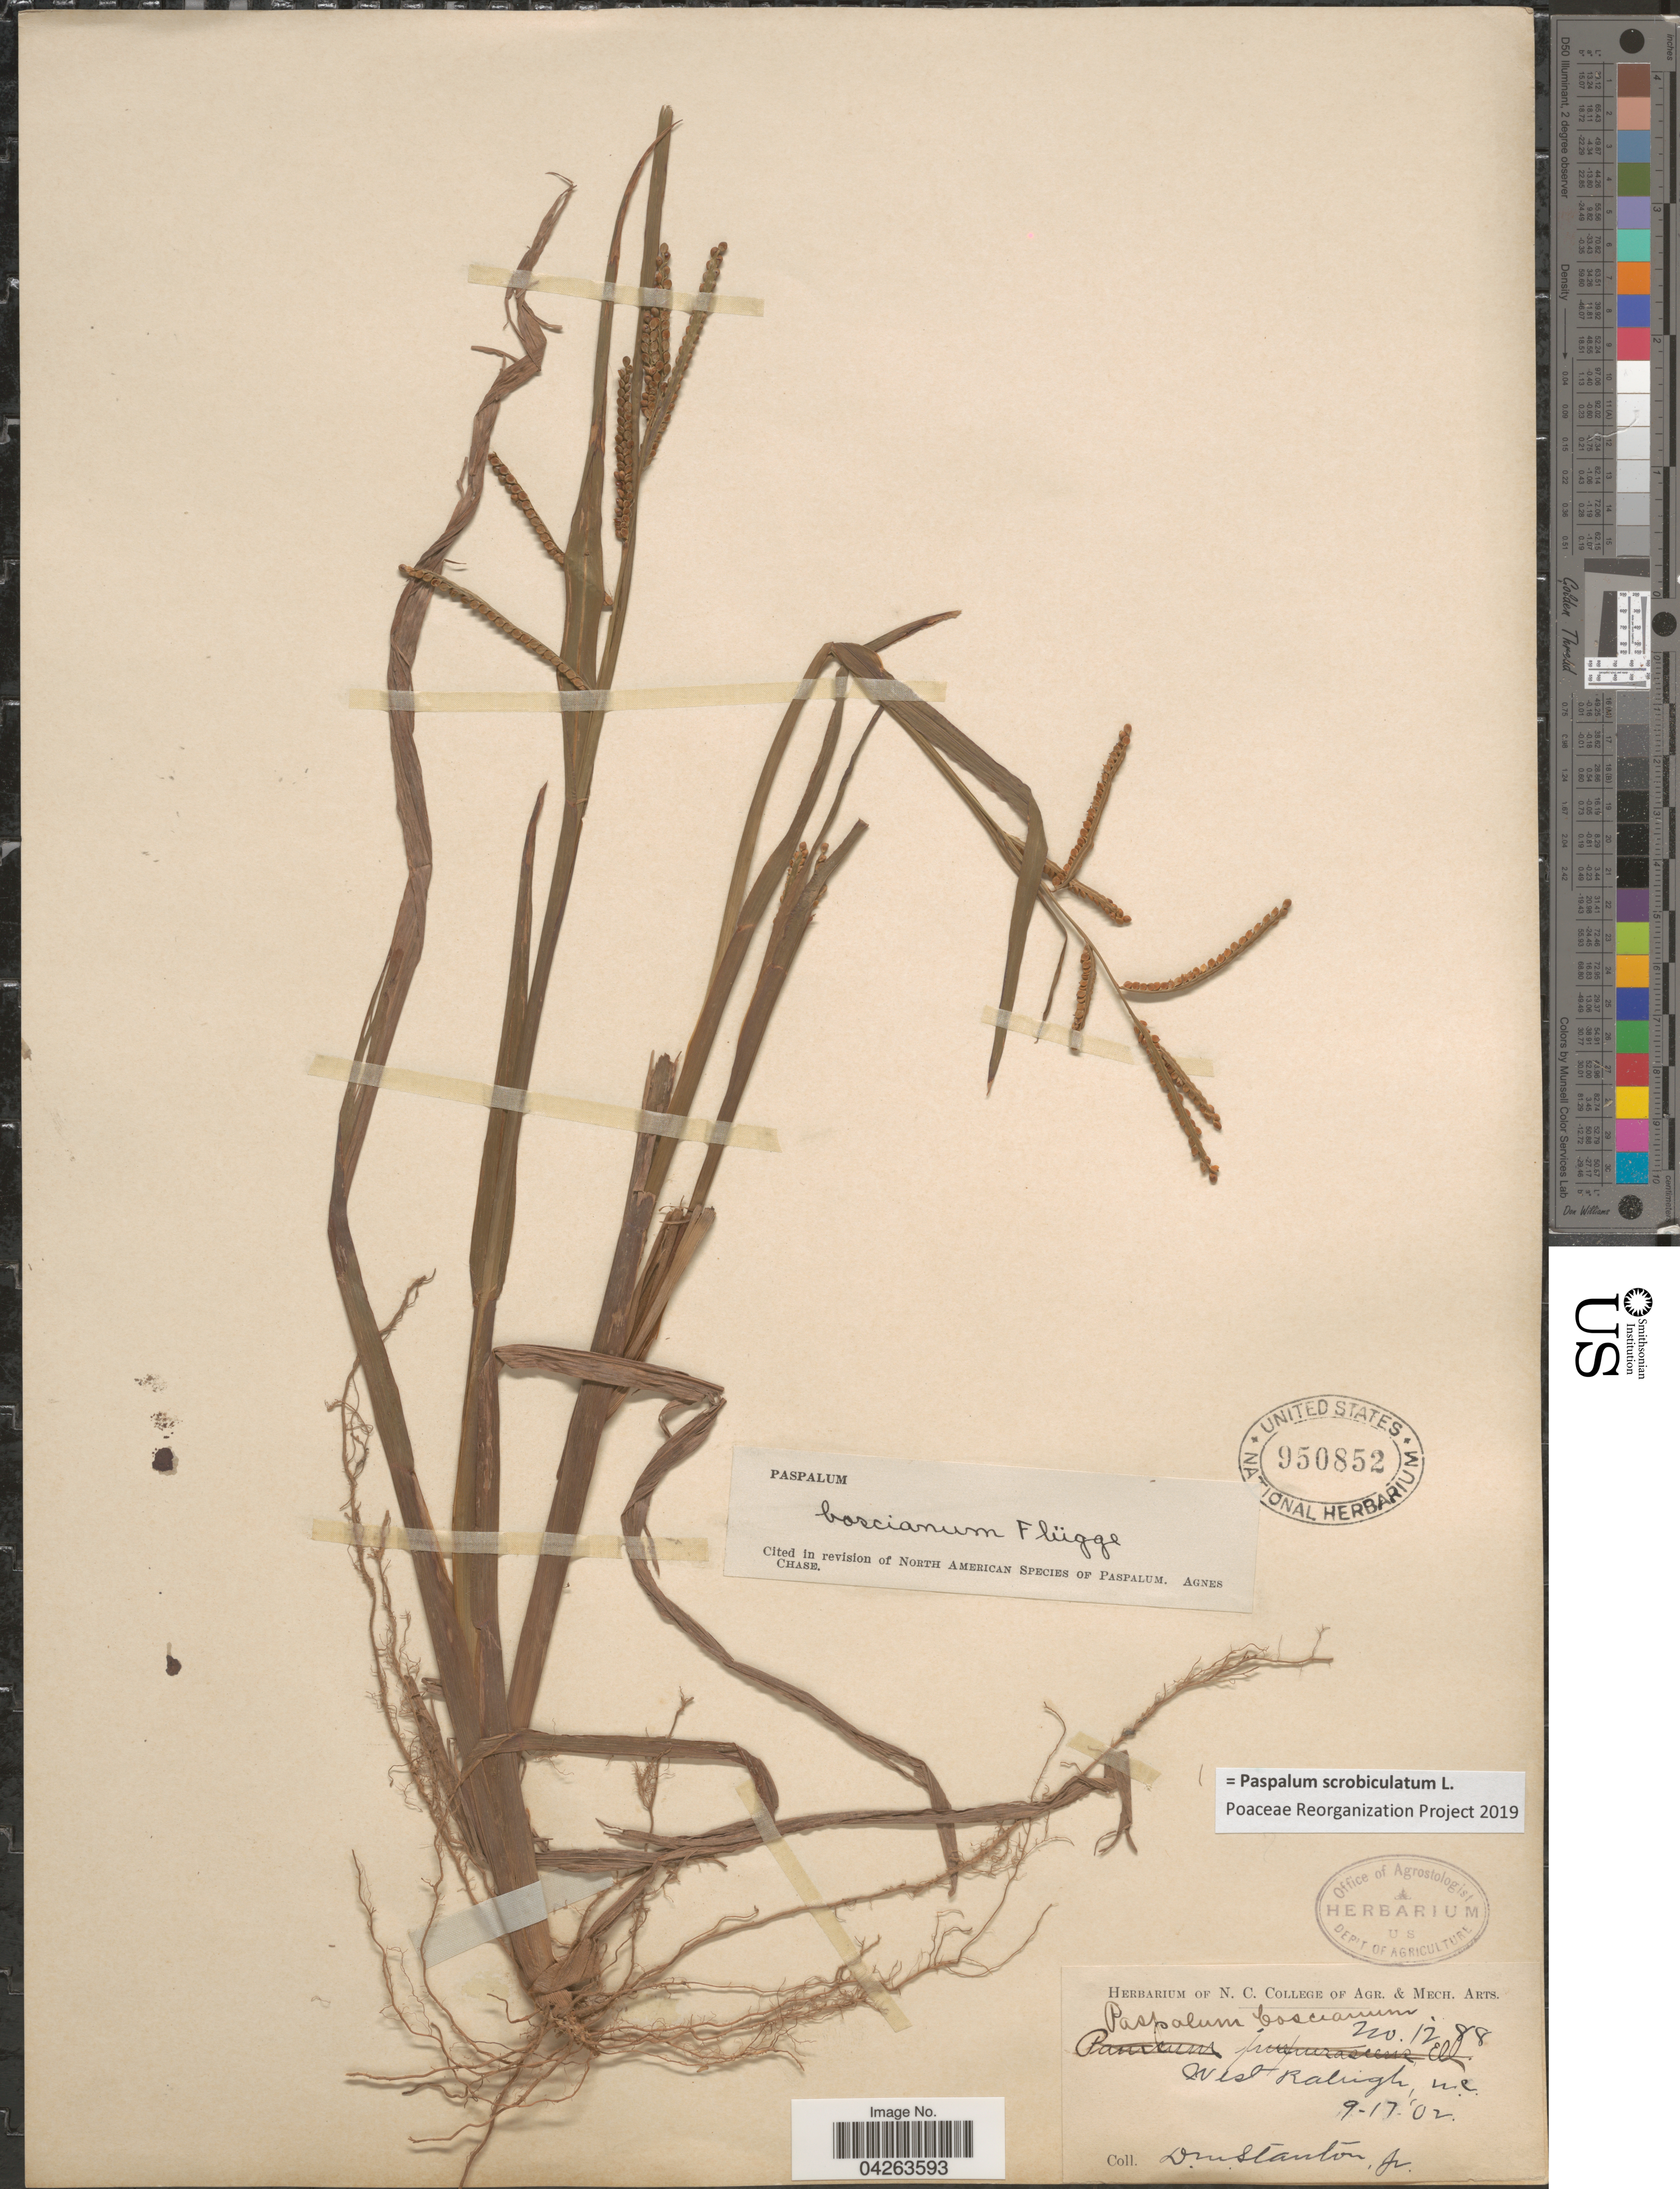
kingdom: Plantae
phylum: Tracheophyta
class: Liliopsida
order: Poales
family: Poaceae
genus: Paspalum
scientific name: Paspalum scrobiculatum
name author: L.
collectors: J. Stanton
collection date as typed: Transcribed d/m/y: 17/9/2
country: United States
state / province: North Carolina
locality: West Raleigh.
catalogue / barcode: US 950852